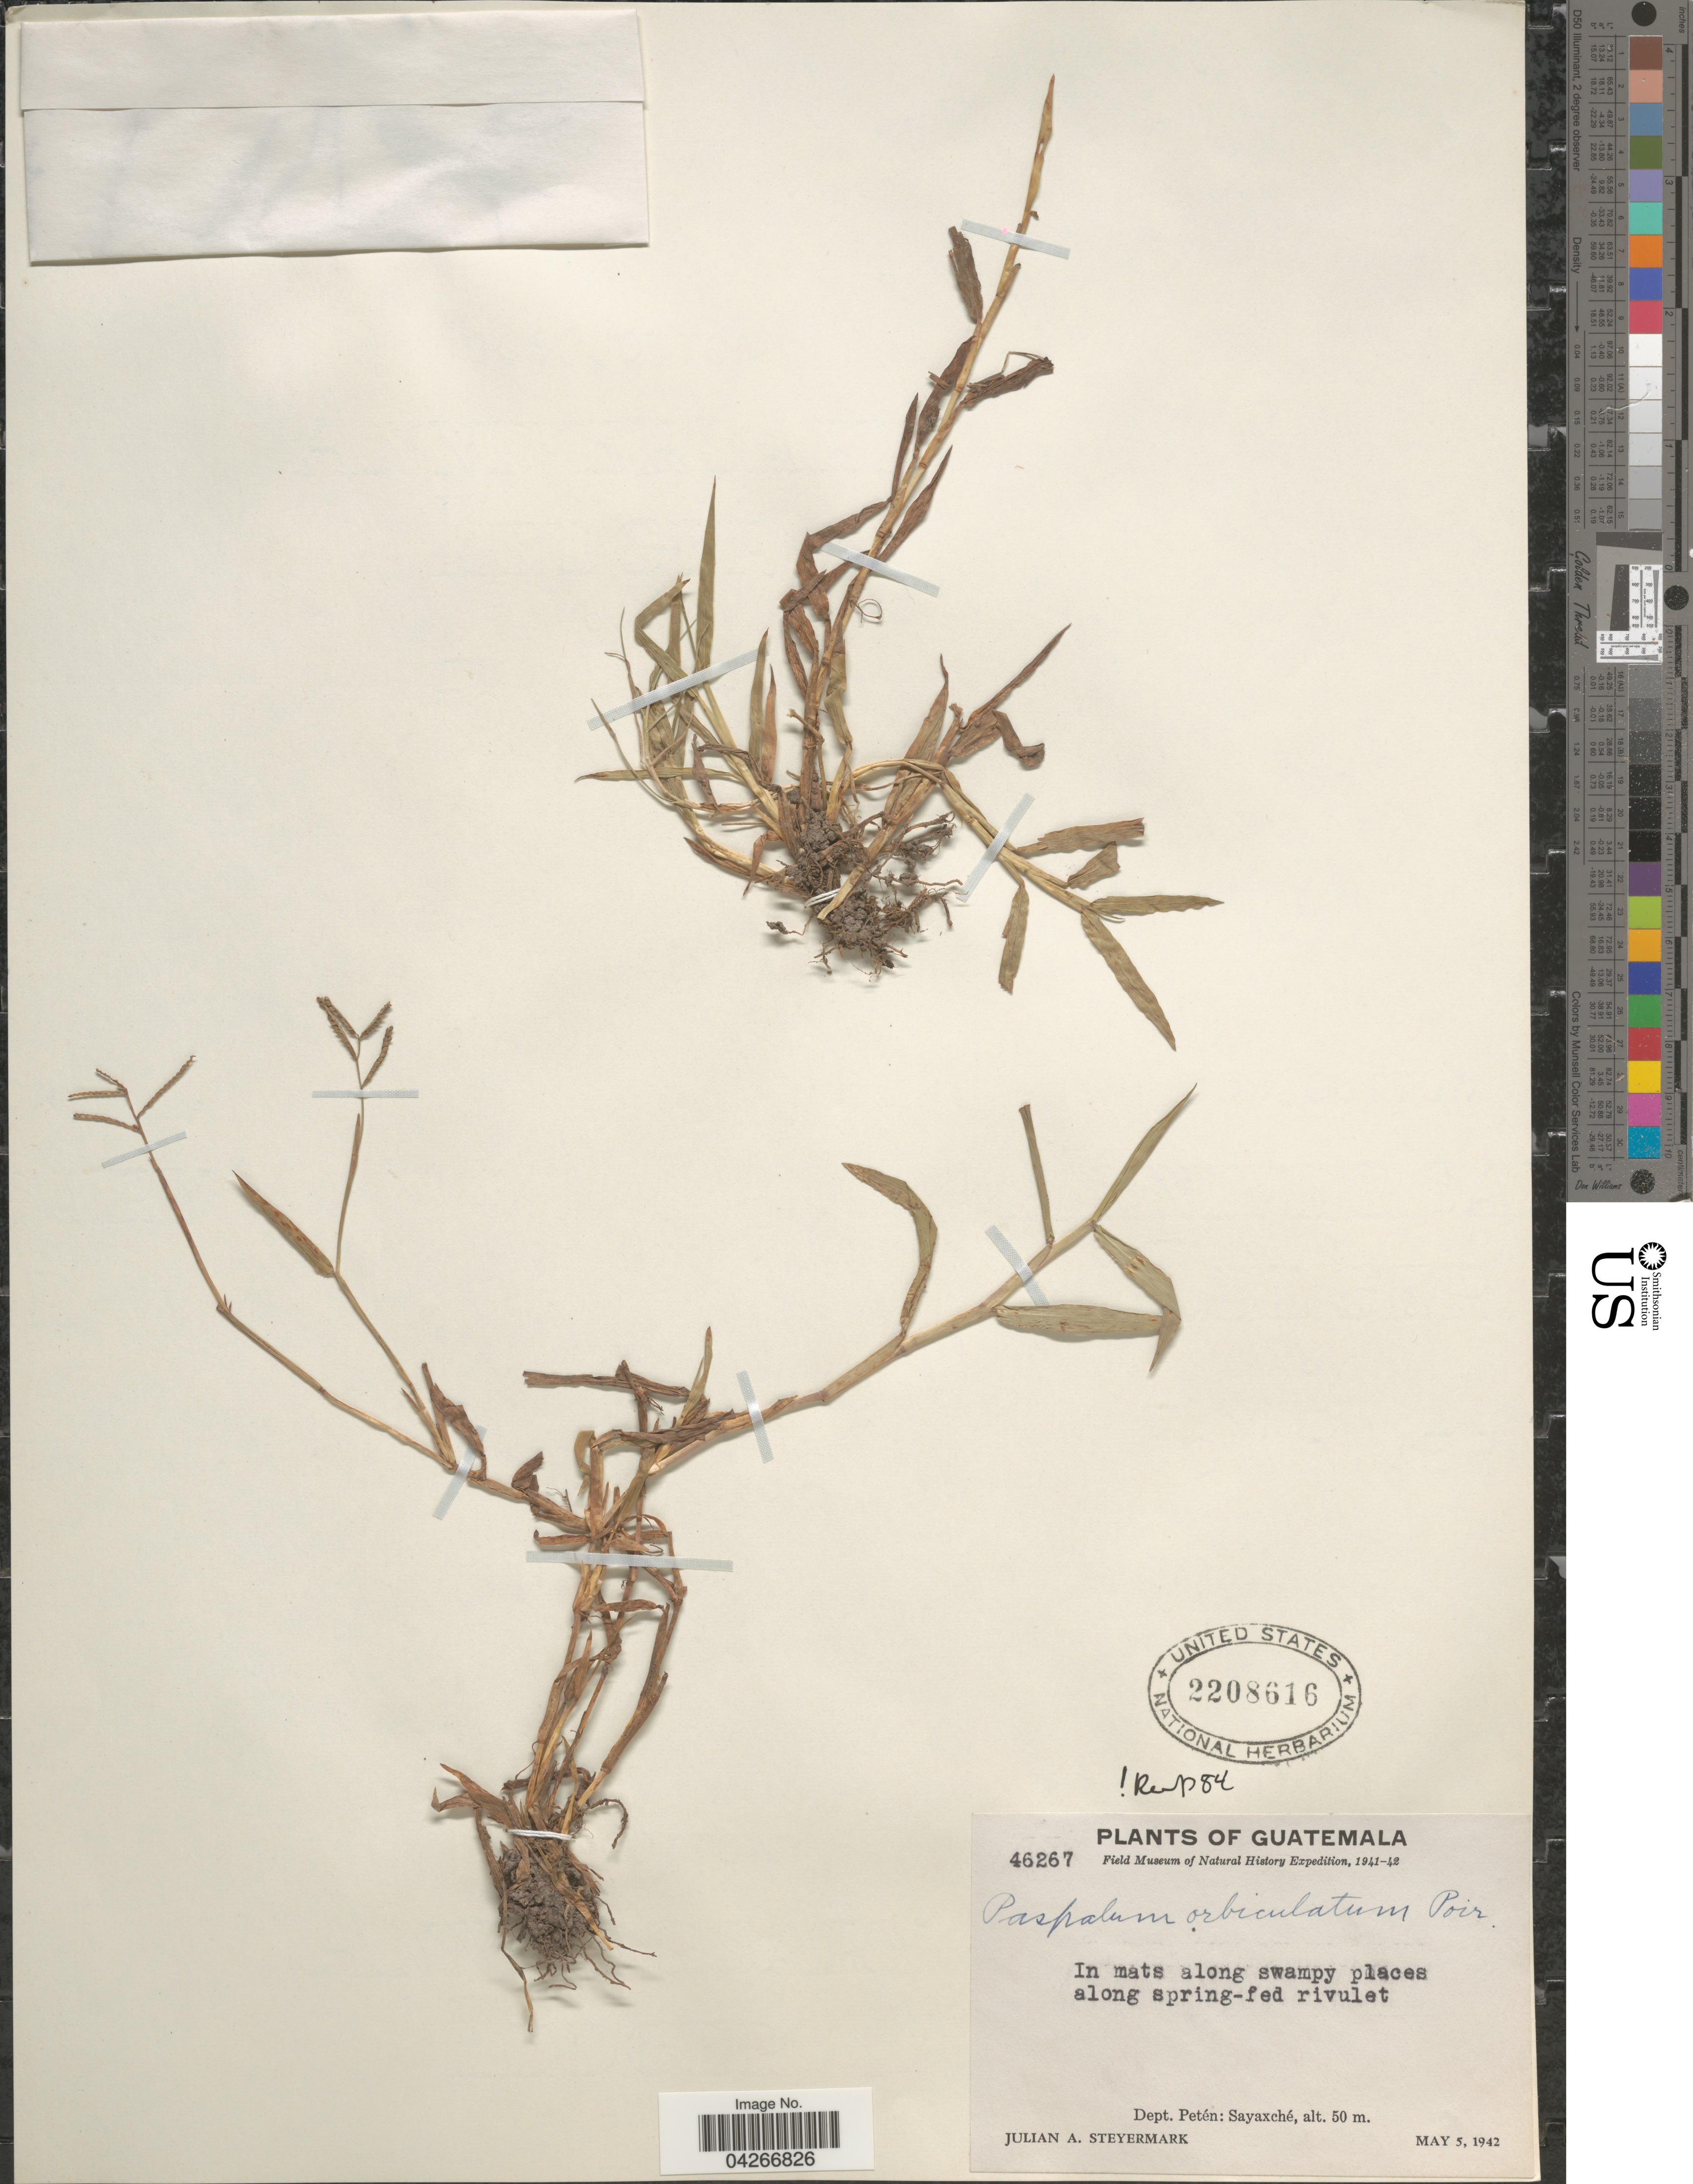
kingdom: Plantae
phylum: Tracheophyta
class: Liliopsida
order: Poales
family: Poaceae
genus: Paspalum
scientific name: Paspalum orbiculatum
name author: Poir. in Lam.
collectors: J. Steyermark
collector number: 46267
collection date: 1942-05-05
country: Guatemala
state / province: El Peten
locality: Field Museum of Natural History Expedition, 1941-42. Dept. Petén: Sayaxché.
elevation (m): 50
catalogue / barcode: US 2208616